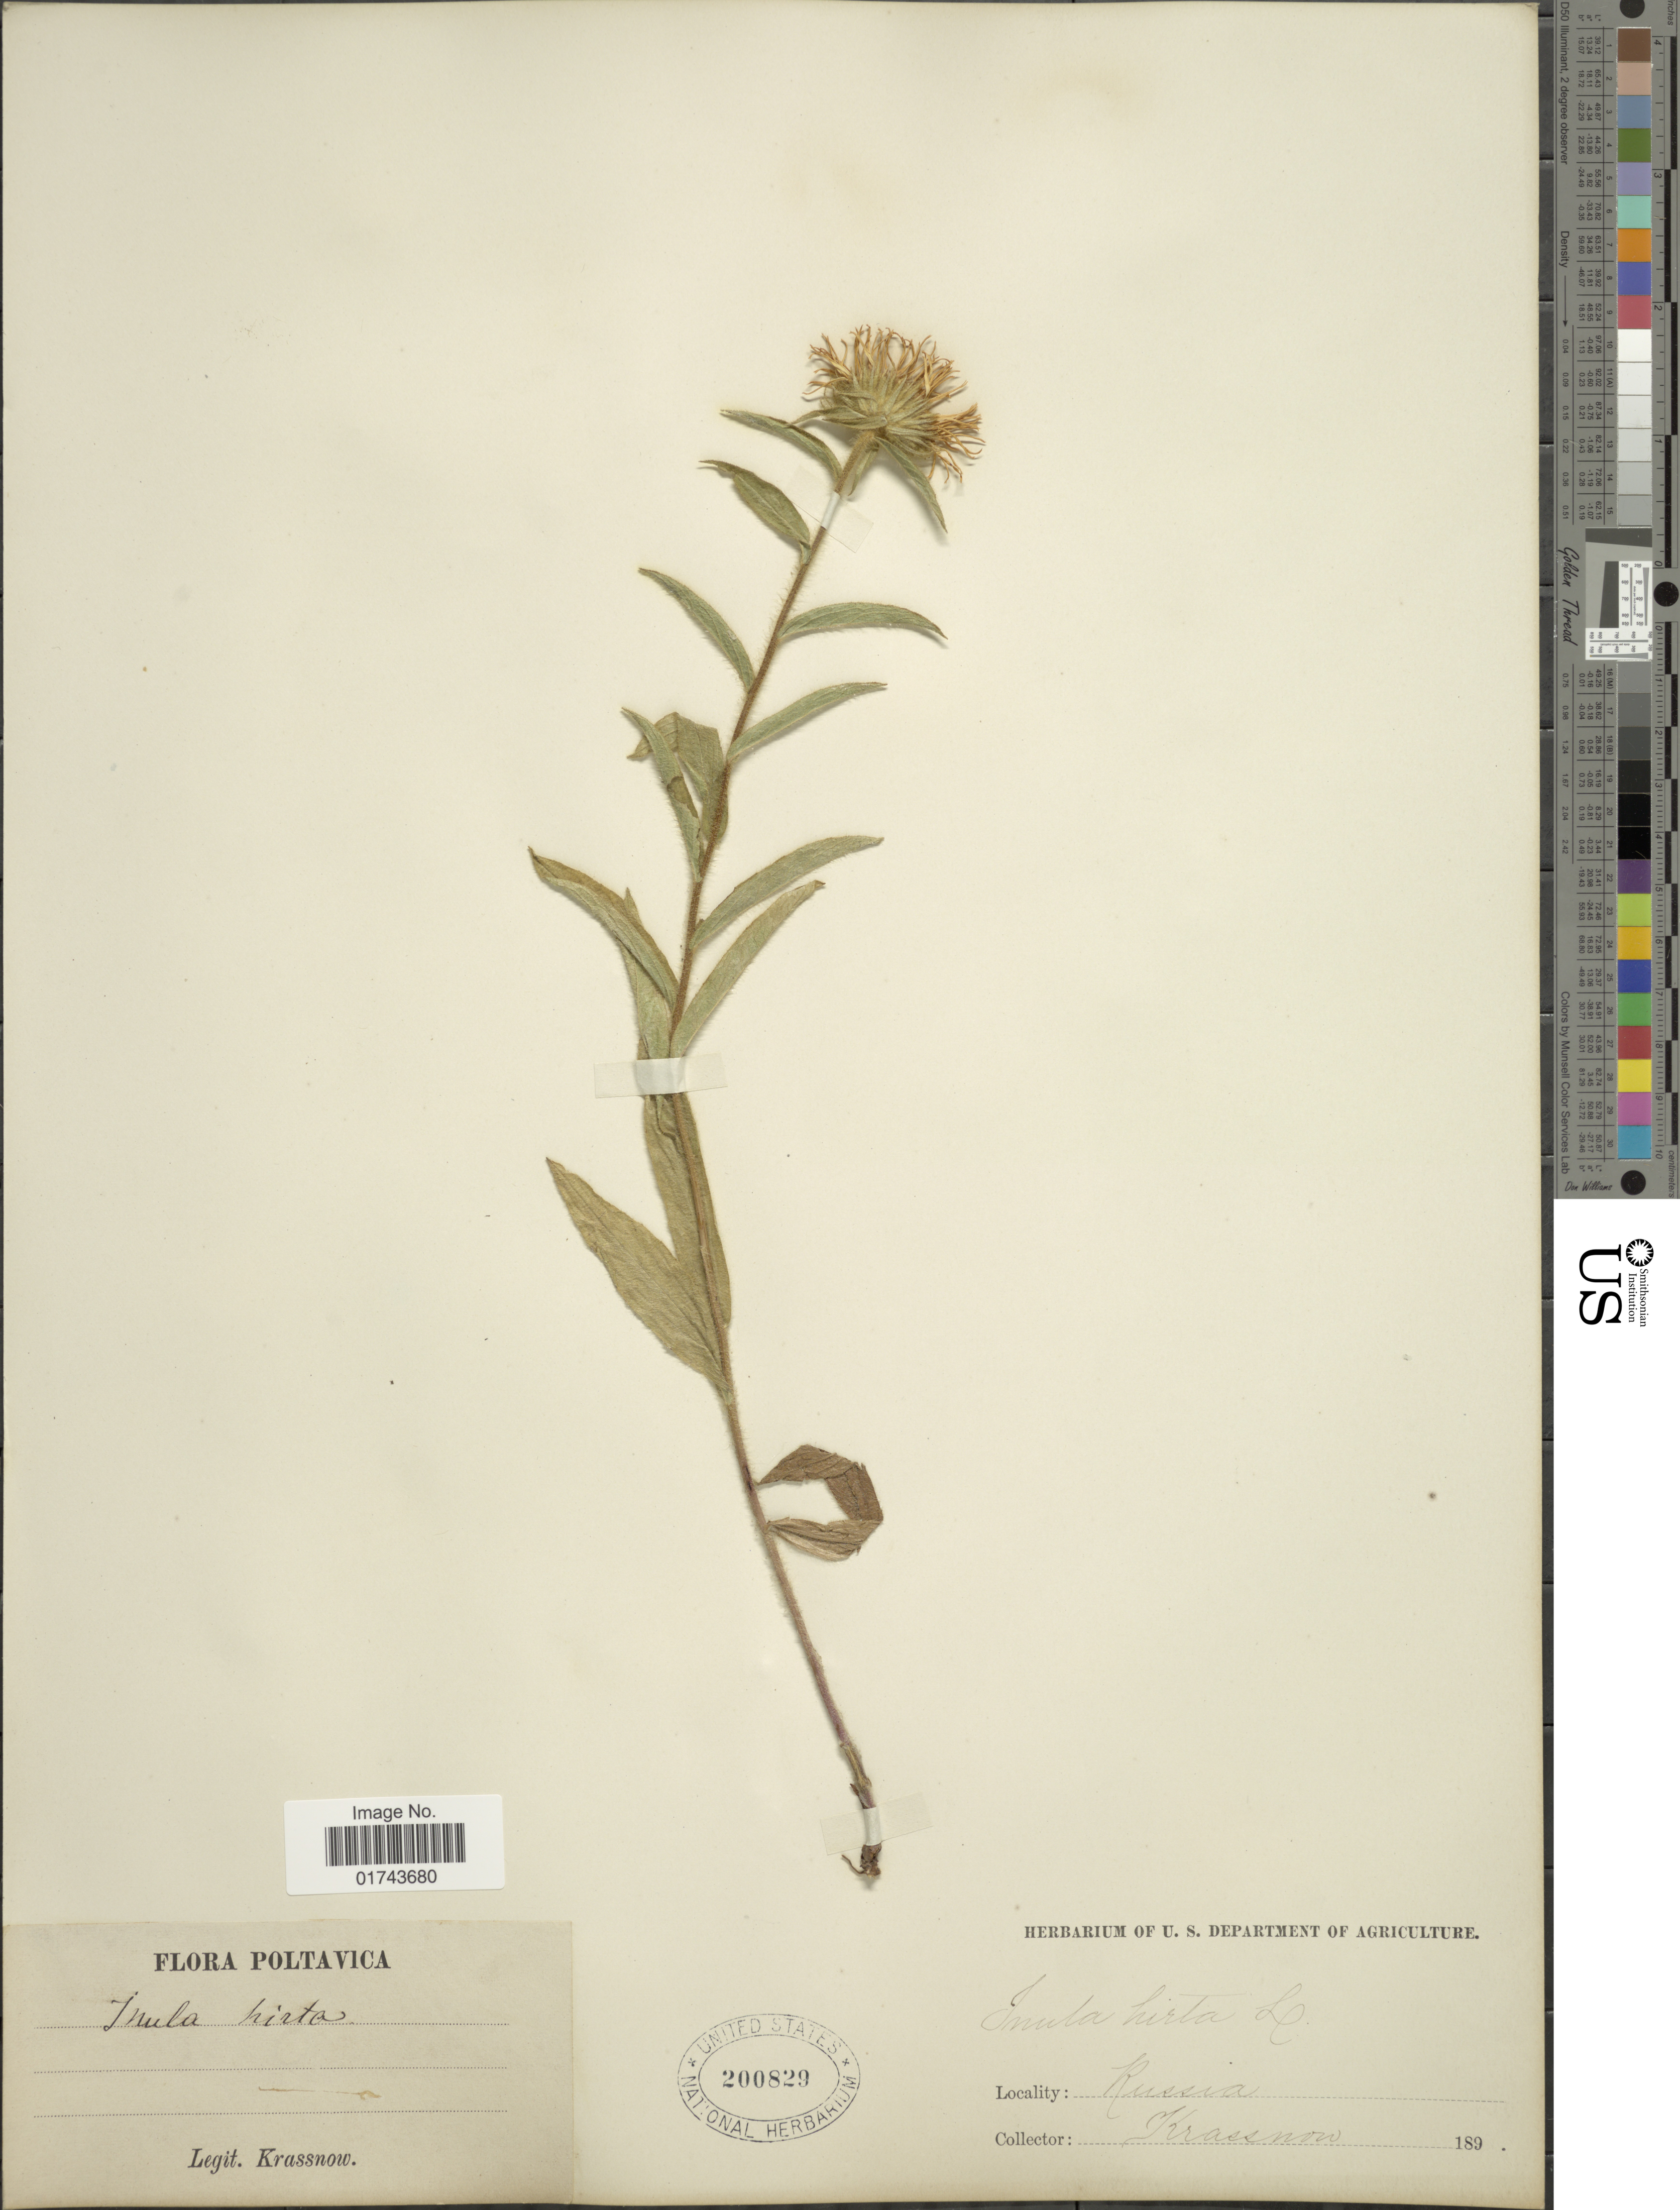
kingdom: Plantae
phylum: Tracheophyta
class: Magnoliopsida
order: Asterales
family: Asteraceae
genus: Inula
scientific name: Inula hirta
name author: L.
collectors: -. Krassnow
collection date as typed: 189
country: Ukraine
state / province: Poltava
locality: Poltavica, Russia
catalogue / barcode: US 200829